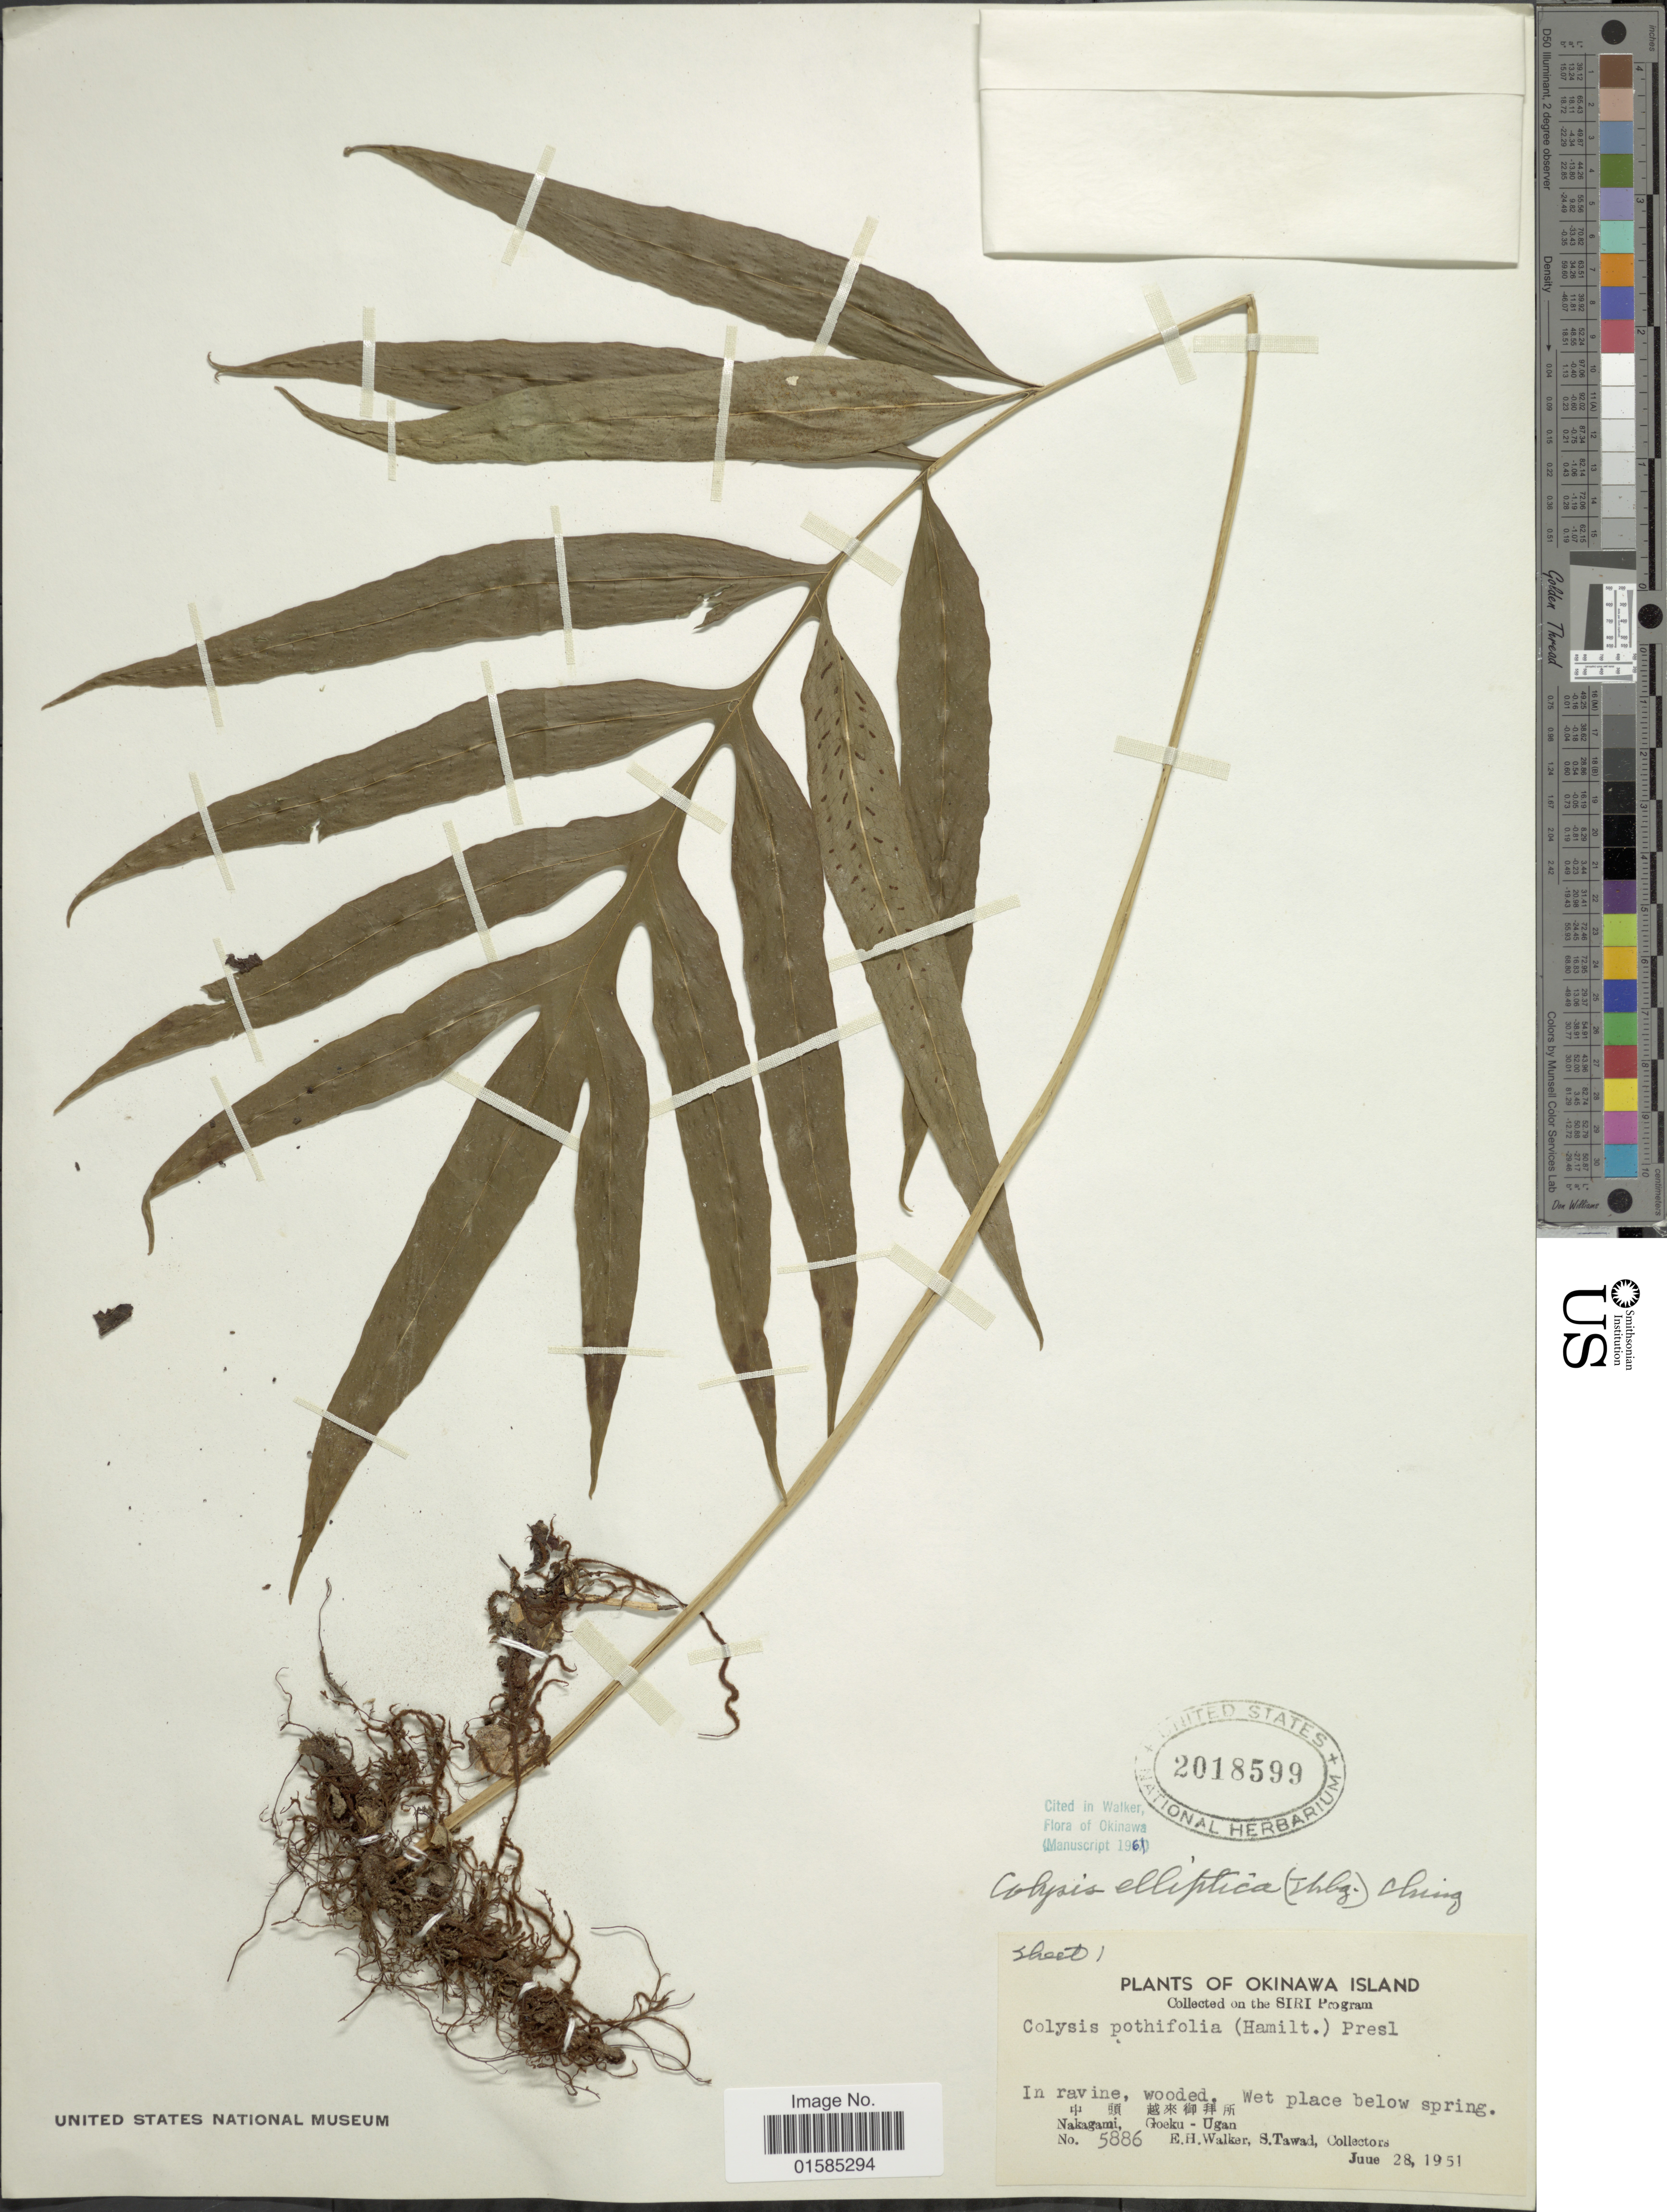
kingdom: Plantae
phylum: Tracheophyta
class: Polypodiopsida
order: Polypodiales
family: Polypodiaceae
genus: Leptochilus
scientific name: Leptochilus ellipticus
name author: (Thunb.) Noot.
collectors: E. H. Walker & S. Tawad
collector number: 5886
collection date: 1951-06-28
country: Japan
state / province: Okinawa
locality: Okinawa Island, Nakagami, Goeku-Ugan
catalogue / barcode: US 2018599